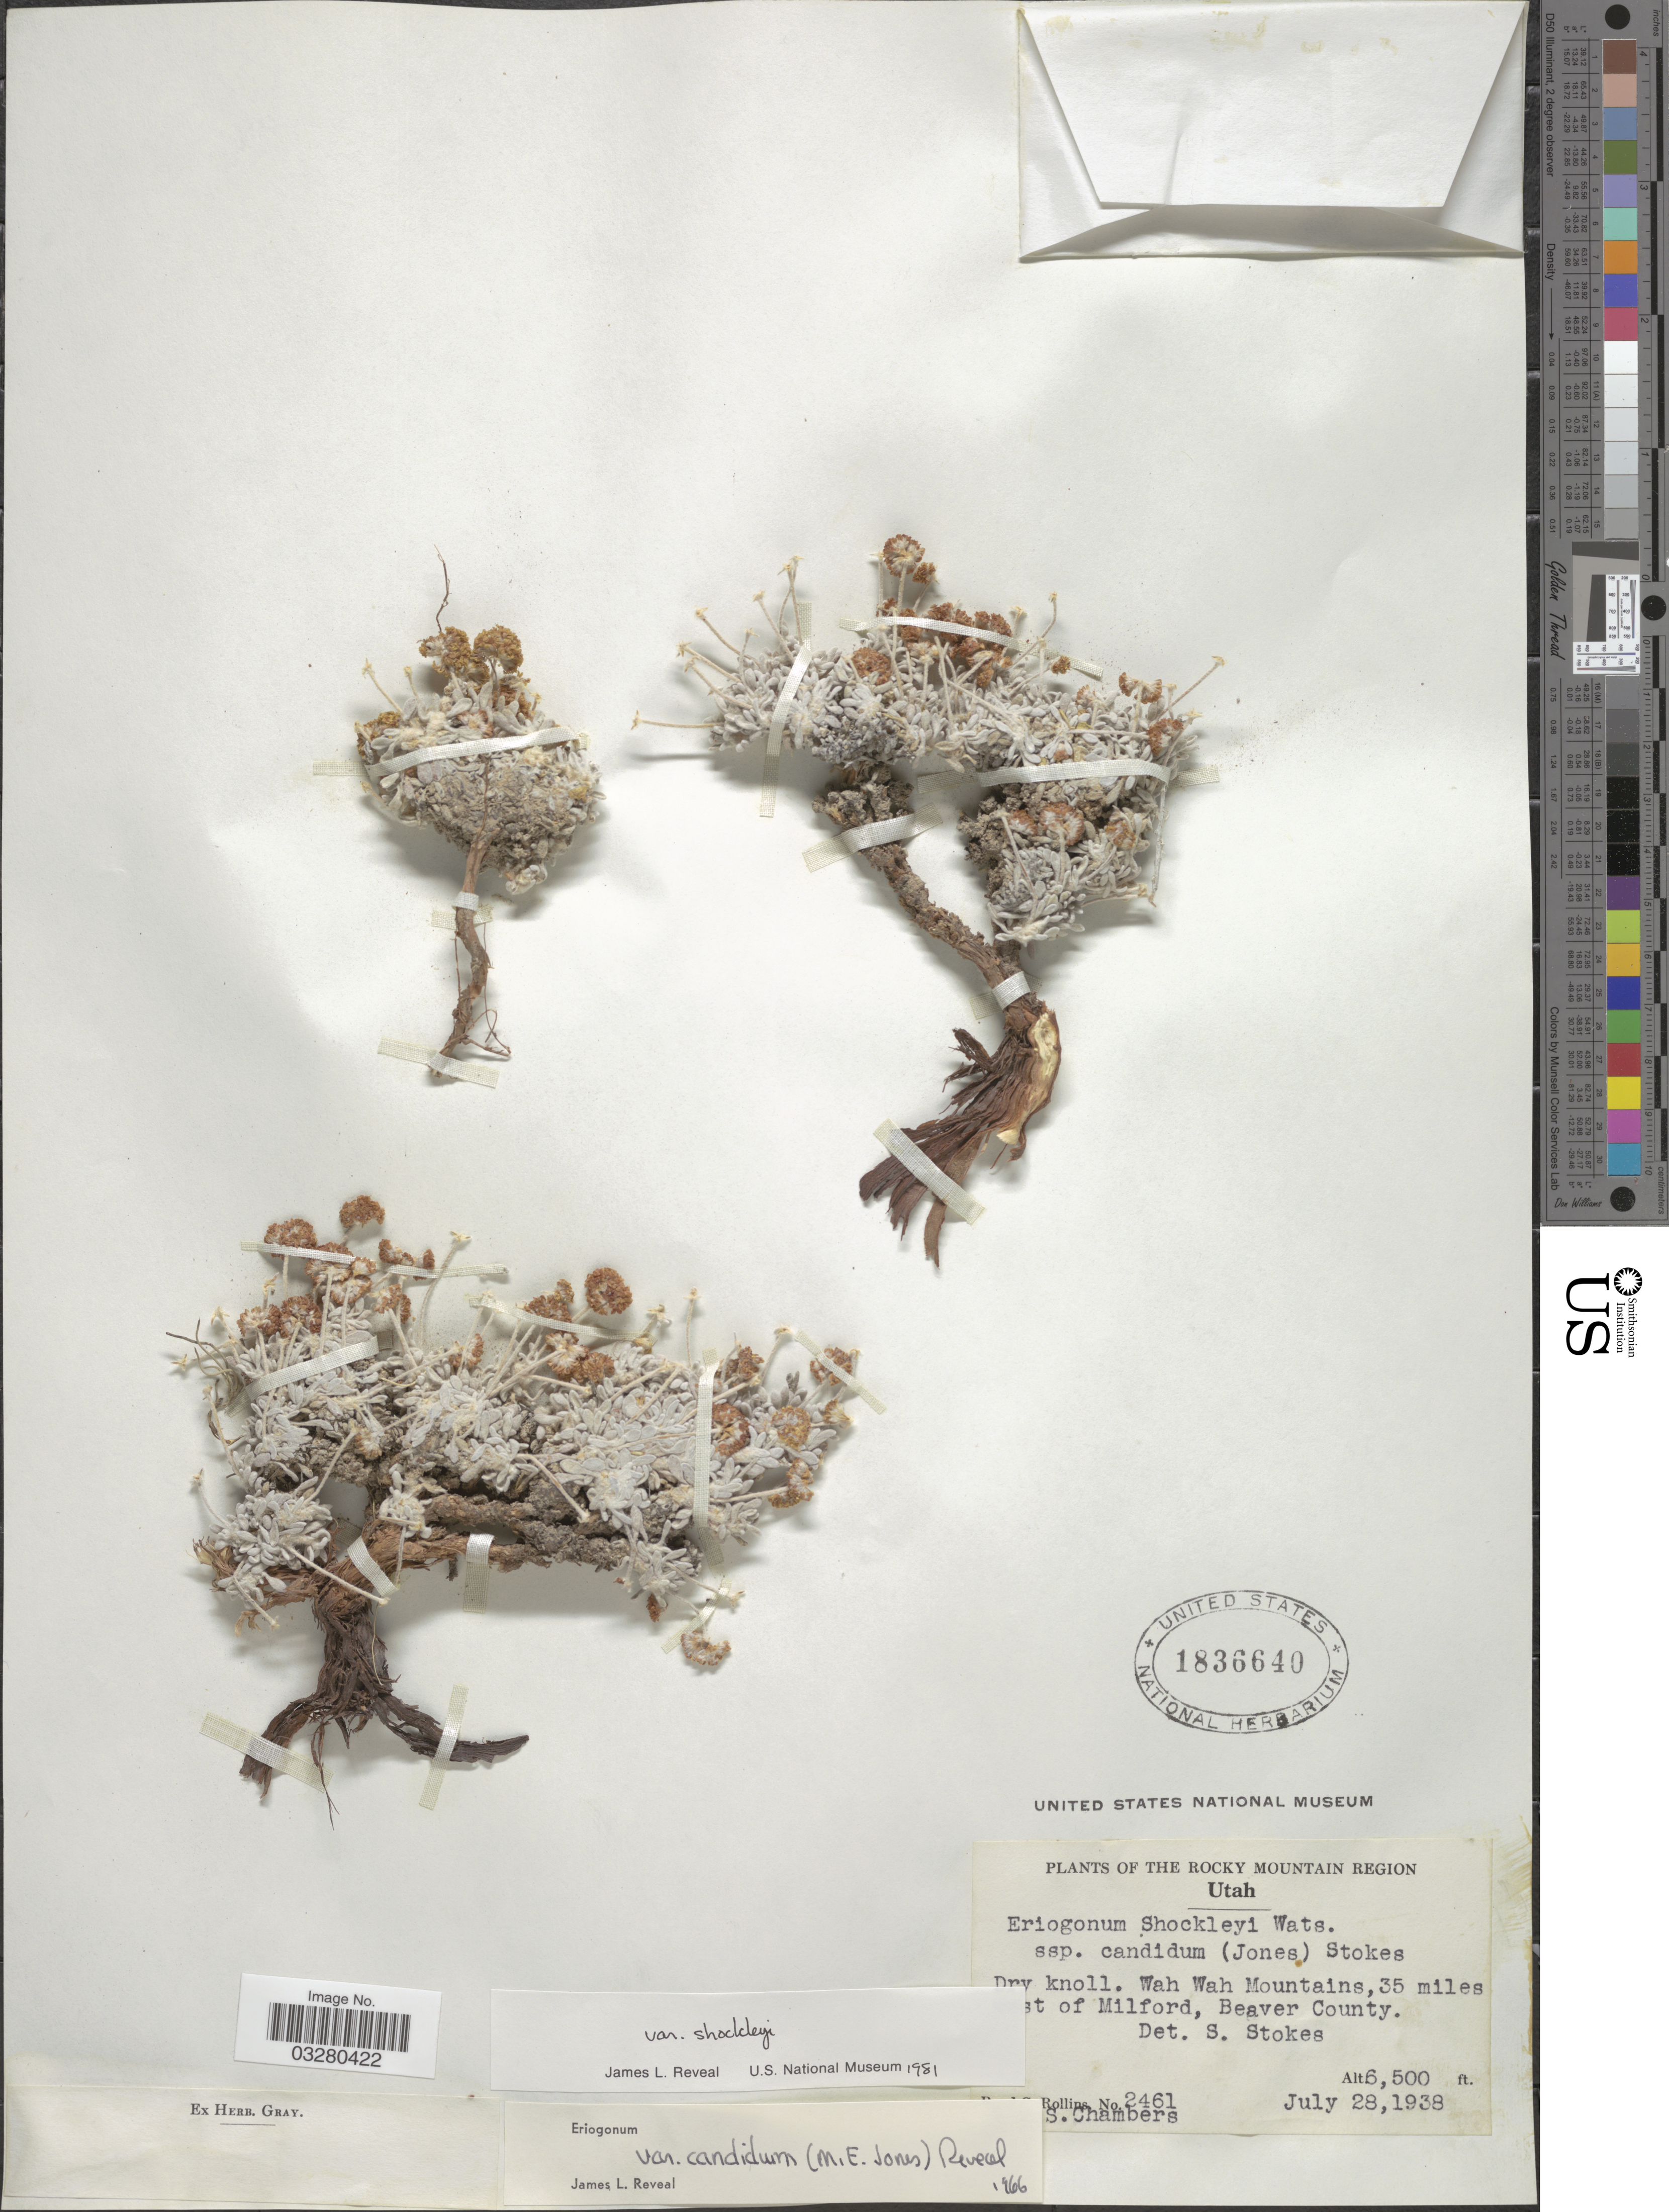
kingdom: Plantae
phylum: Tracheophyta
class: Magnoliopsida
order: Caryophyllales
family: Polygonaceae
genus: Eriogonum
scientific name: Eriogonum shockleyi var. shockleyi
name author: S. Watson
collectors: R. C. Rollins & T. Chambers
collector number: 2461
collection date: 1938-07-28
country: United States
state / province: Utah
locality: The Rocky Mountain Region. Wah Wah Mountains, 35 miles [illegible text]st of Milford, Beaver County.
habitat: dry knoll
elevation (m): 1981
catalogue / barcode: US 1836640